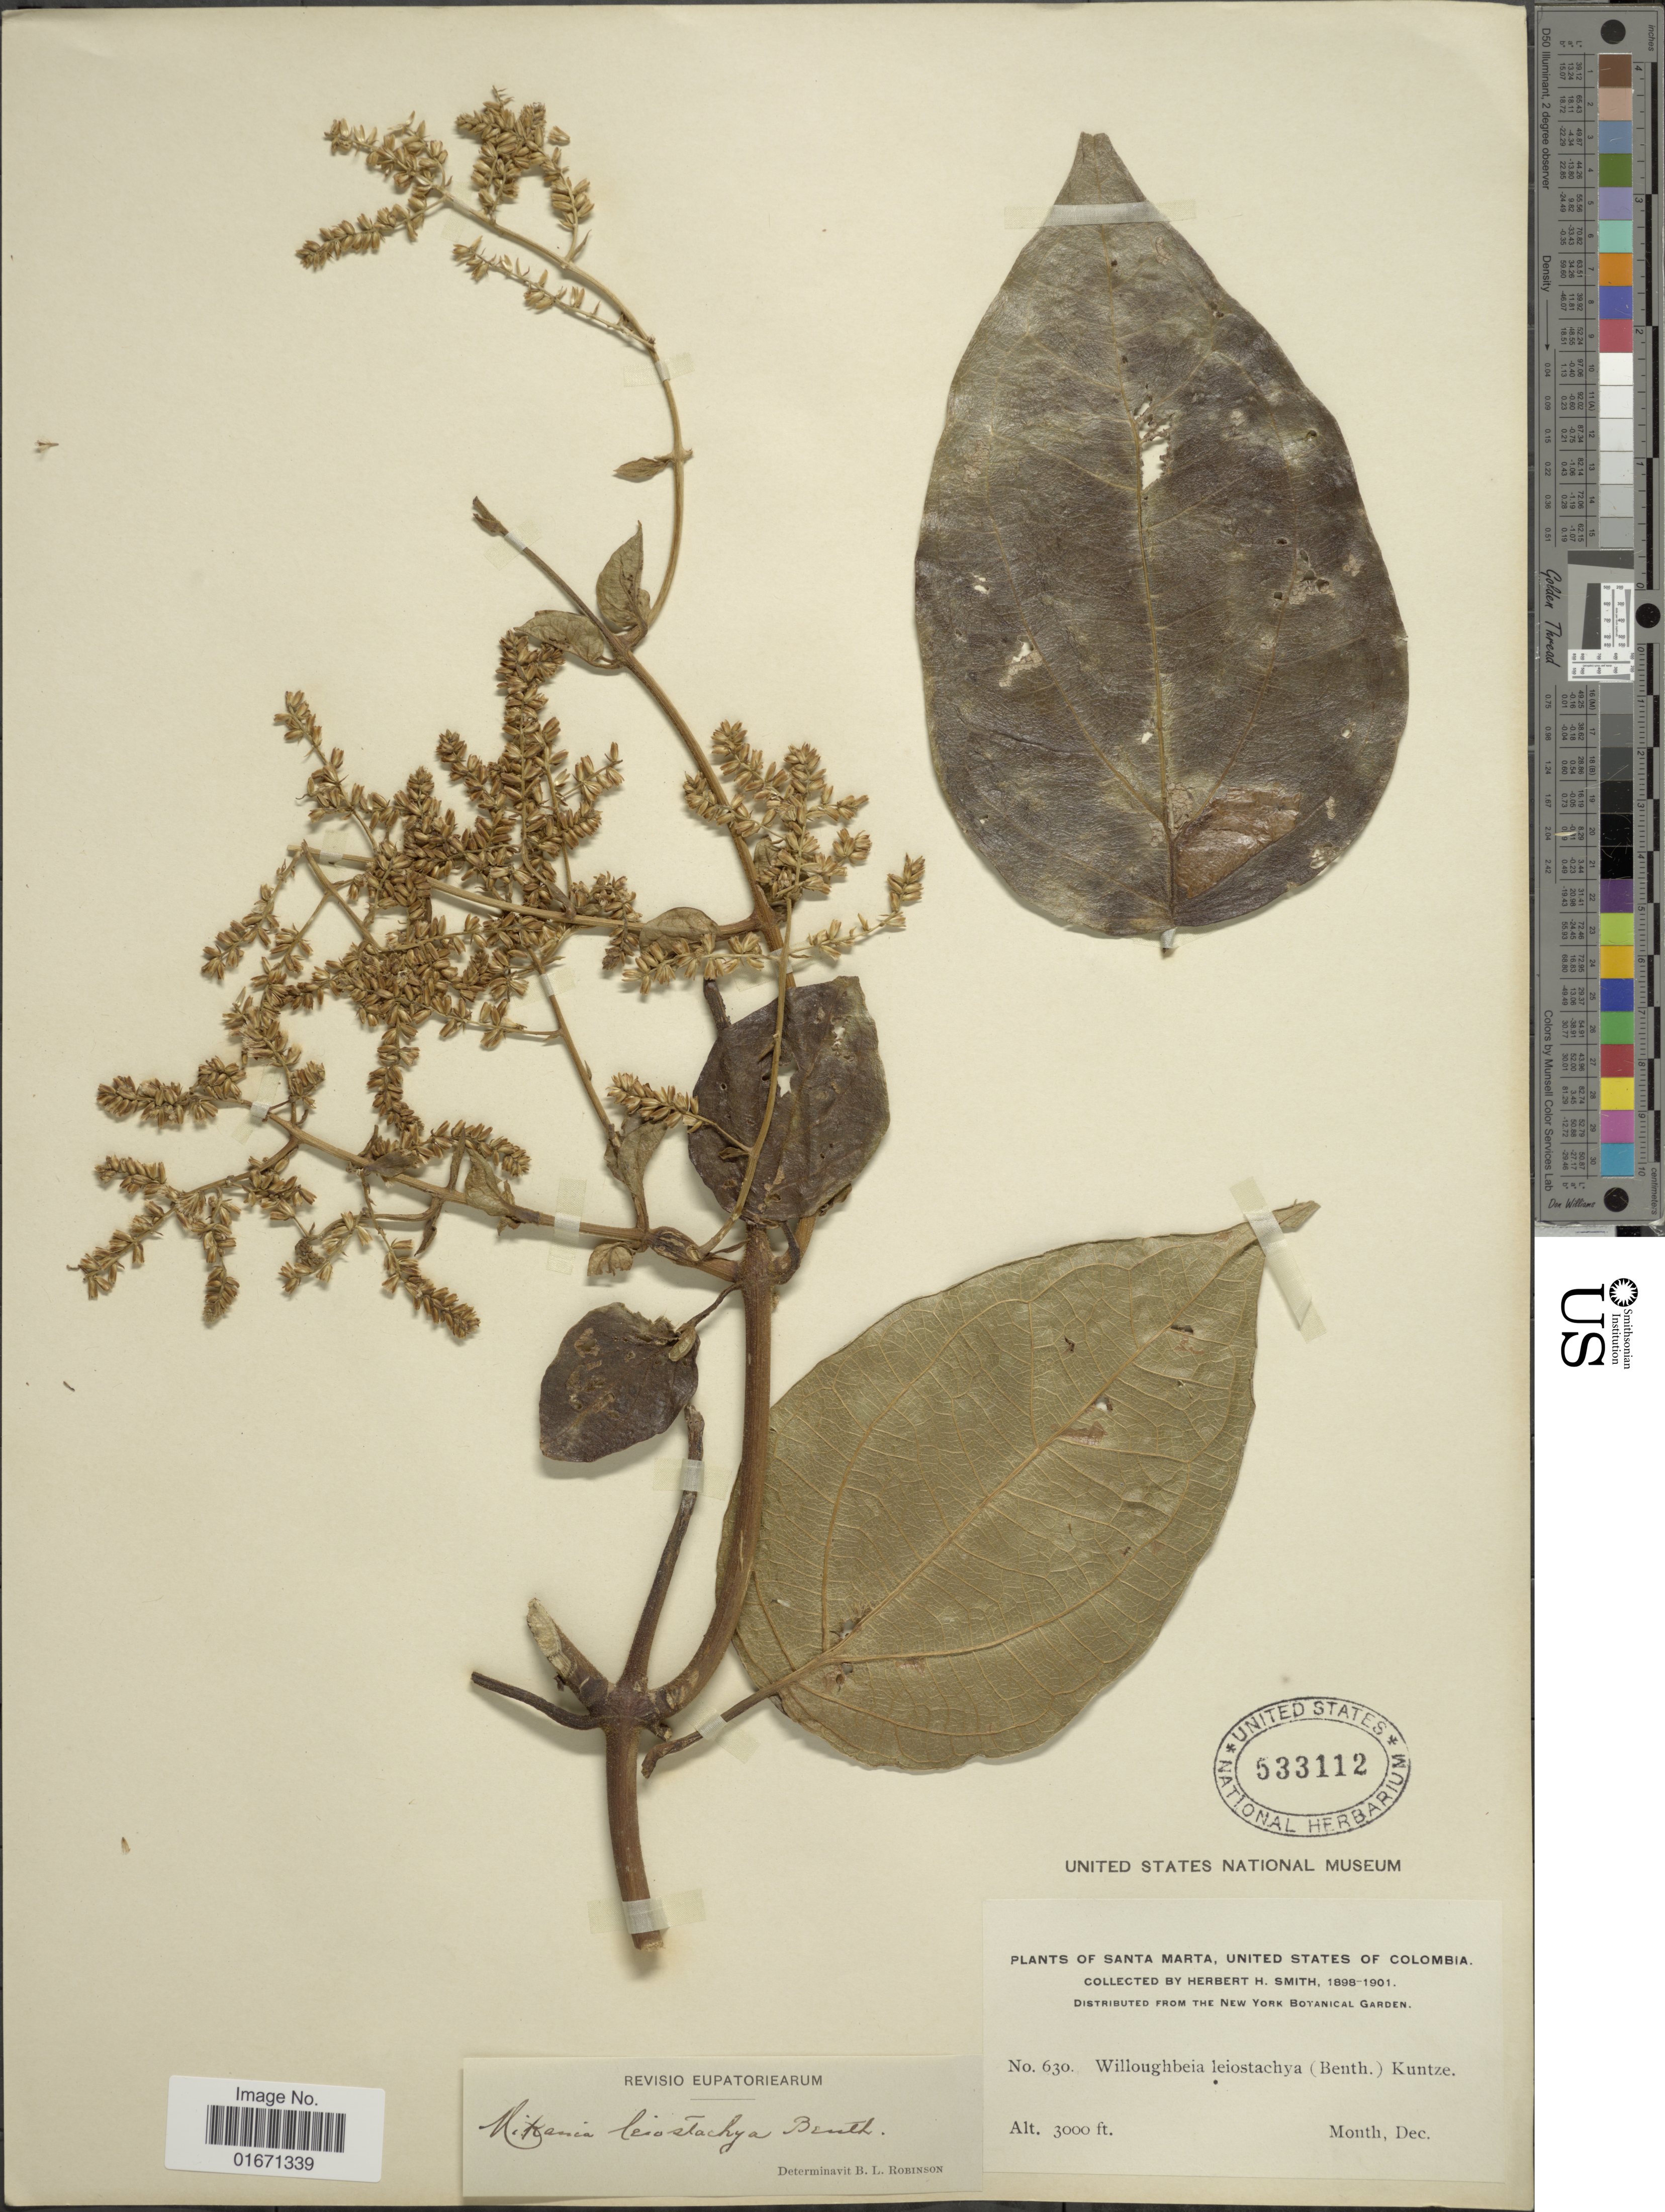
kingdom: Plantae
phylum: Tracheophyta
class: Magnoliopsida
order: Asterales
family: Asteraceae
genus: Mikania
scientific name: Mikania leiostachya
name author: Benth.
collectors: Herbert H. Smith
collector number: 630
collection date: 1898-12/1901-12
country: Colombia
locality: Santa Marta, United States of Colombia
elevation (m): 914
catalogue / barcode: US 533112